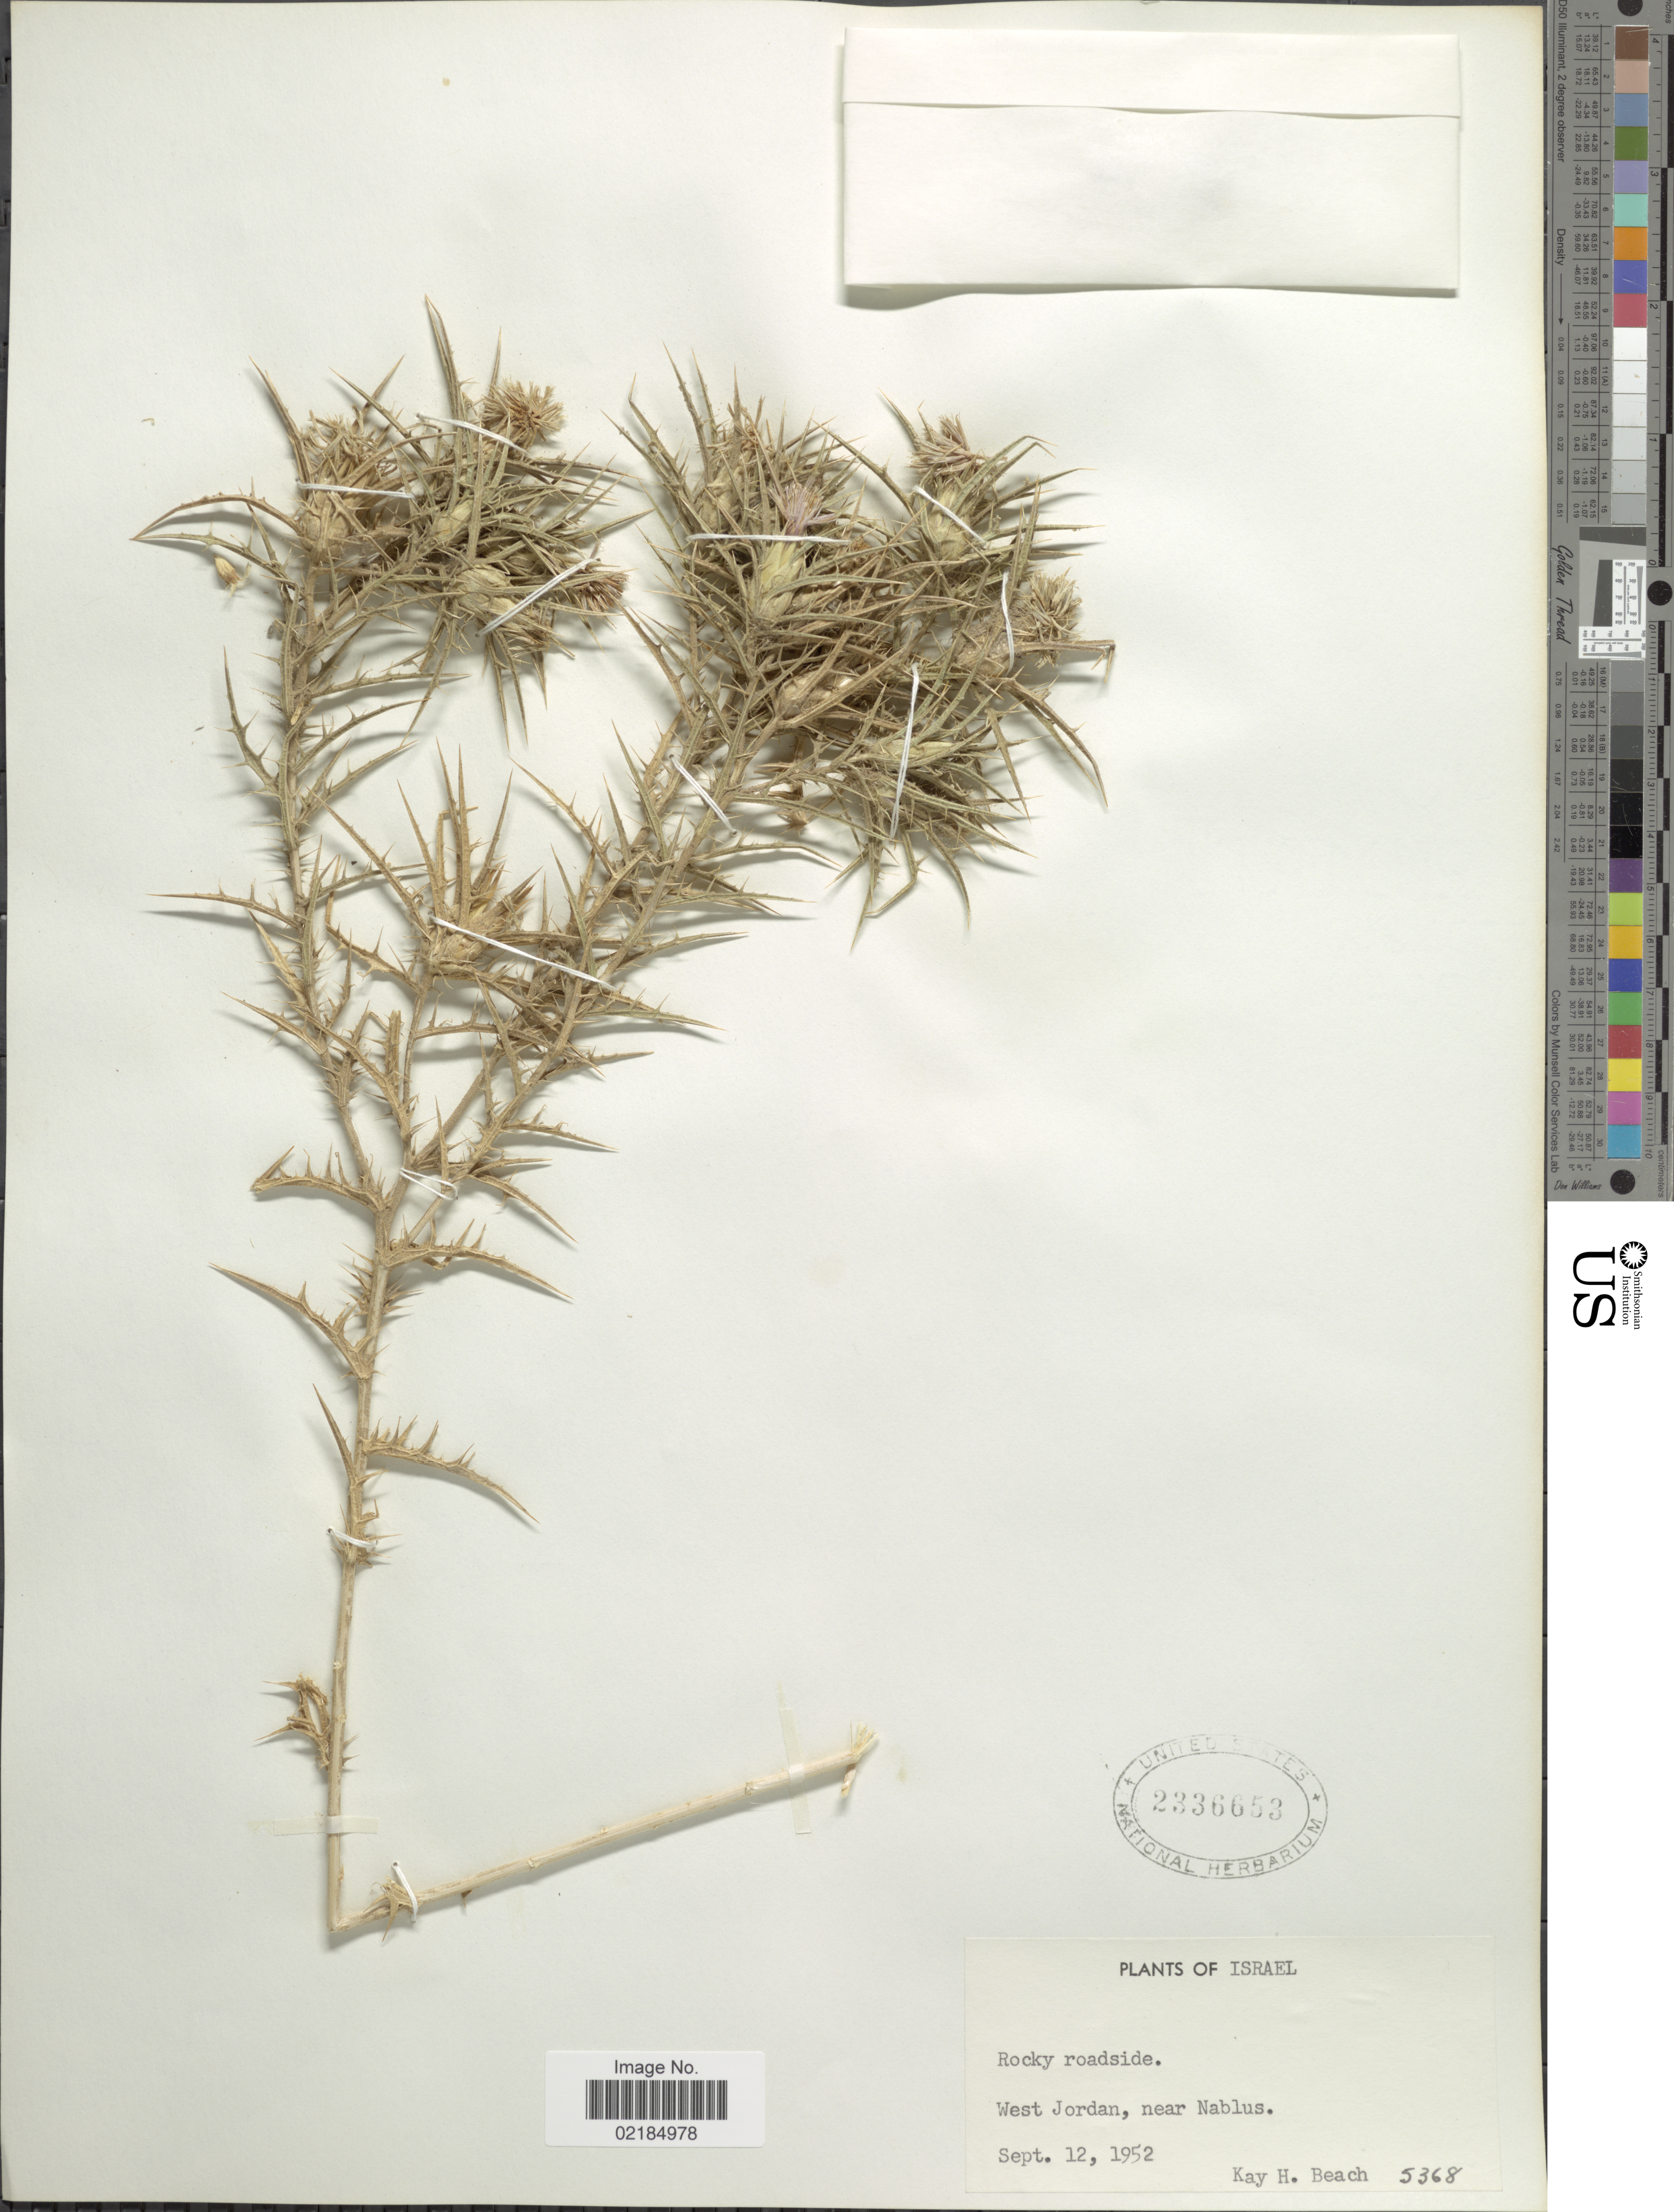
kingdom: Plantae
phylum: Tracheophyta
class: Magnoliopsida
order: Asterales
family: Asteraceae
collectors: K. H. Beach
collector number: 5368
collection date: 1952-09-12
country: Israel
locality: Rocky roadside. West Jordan, near Nablus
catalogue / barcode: US 2336653